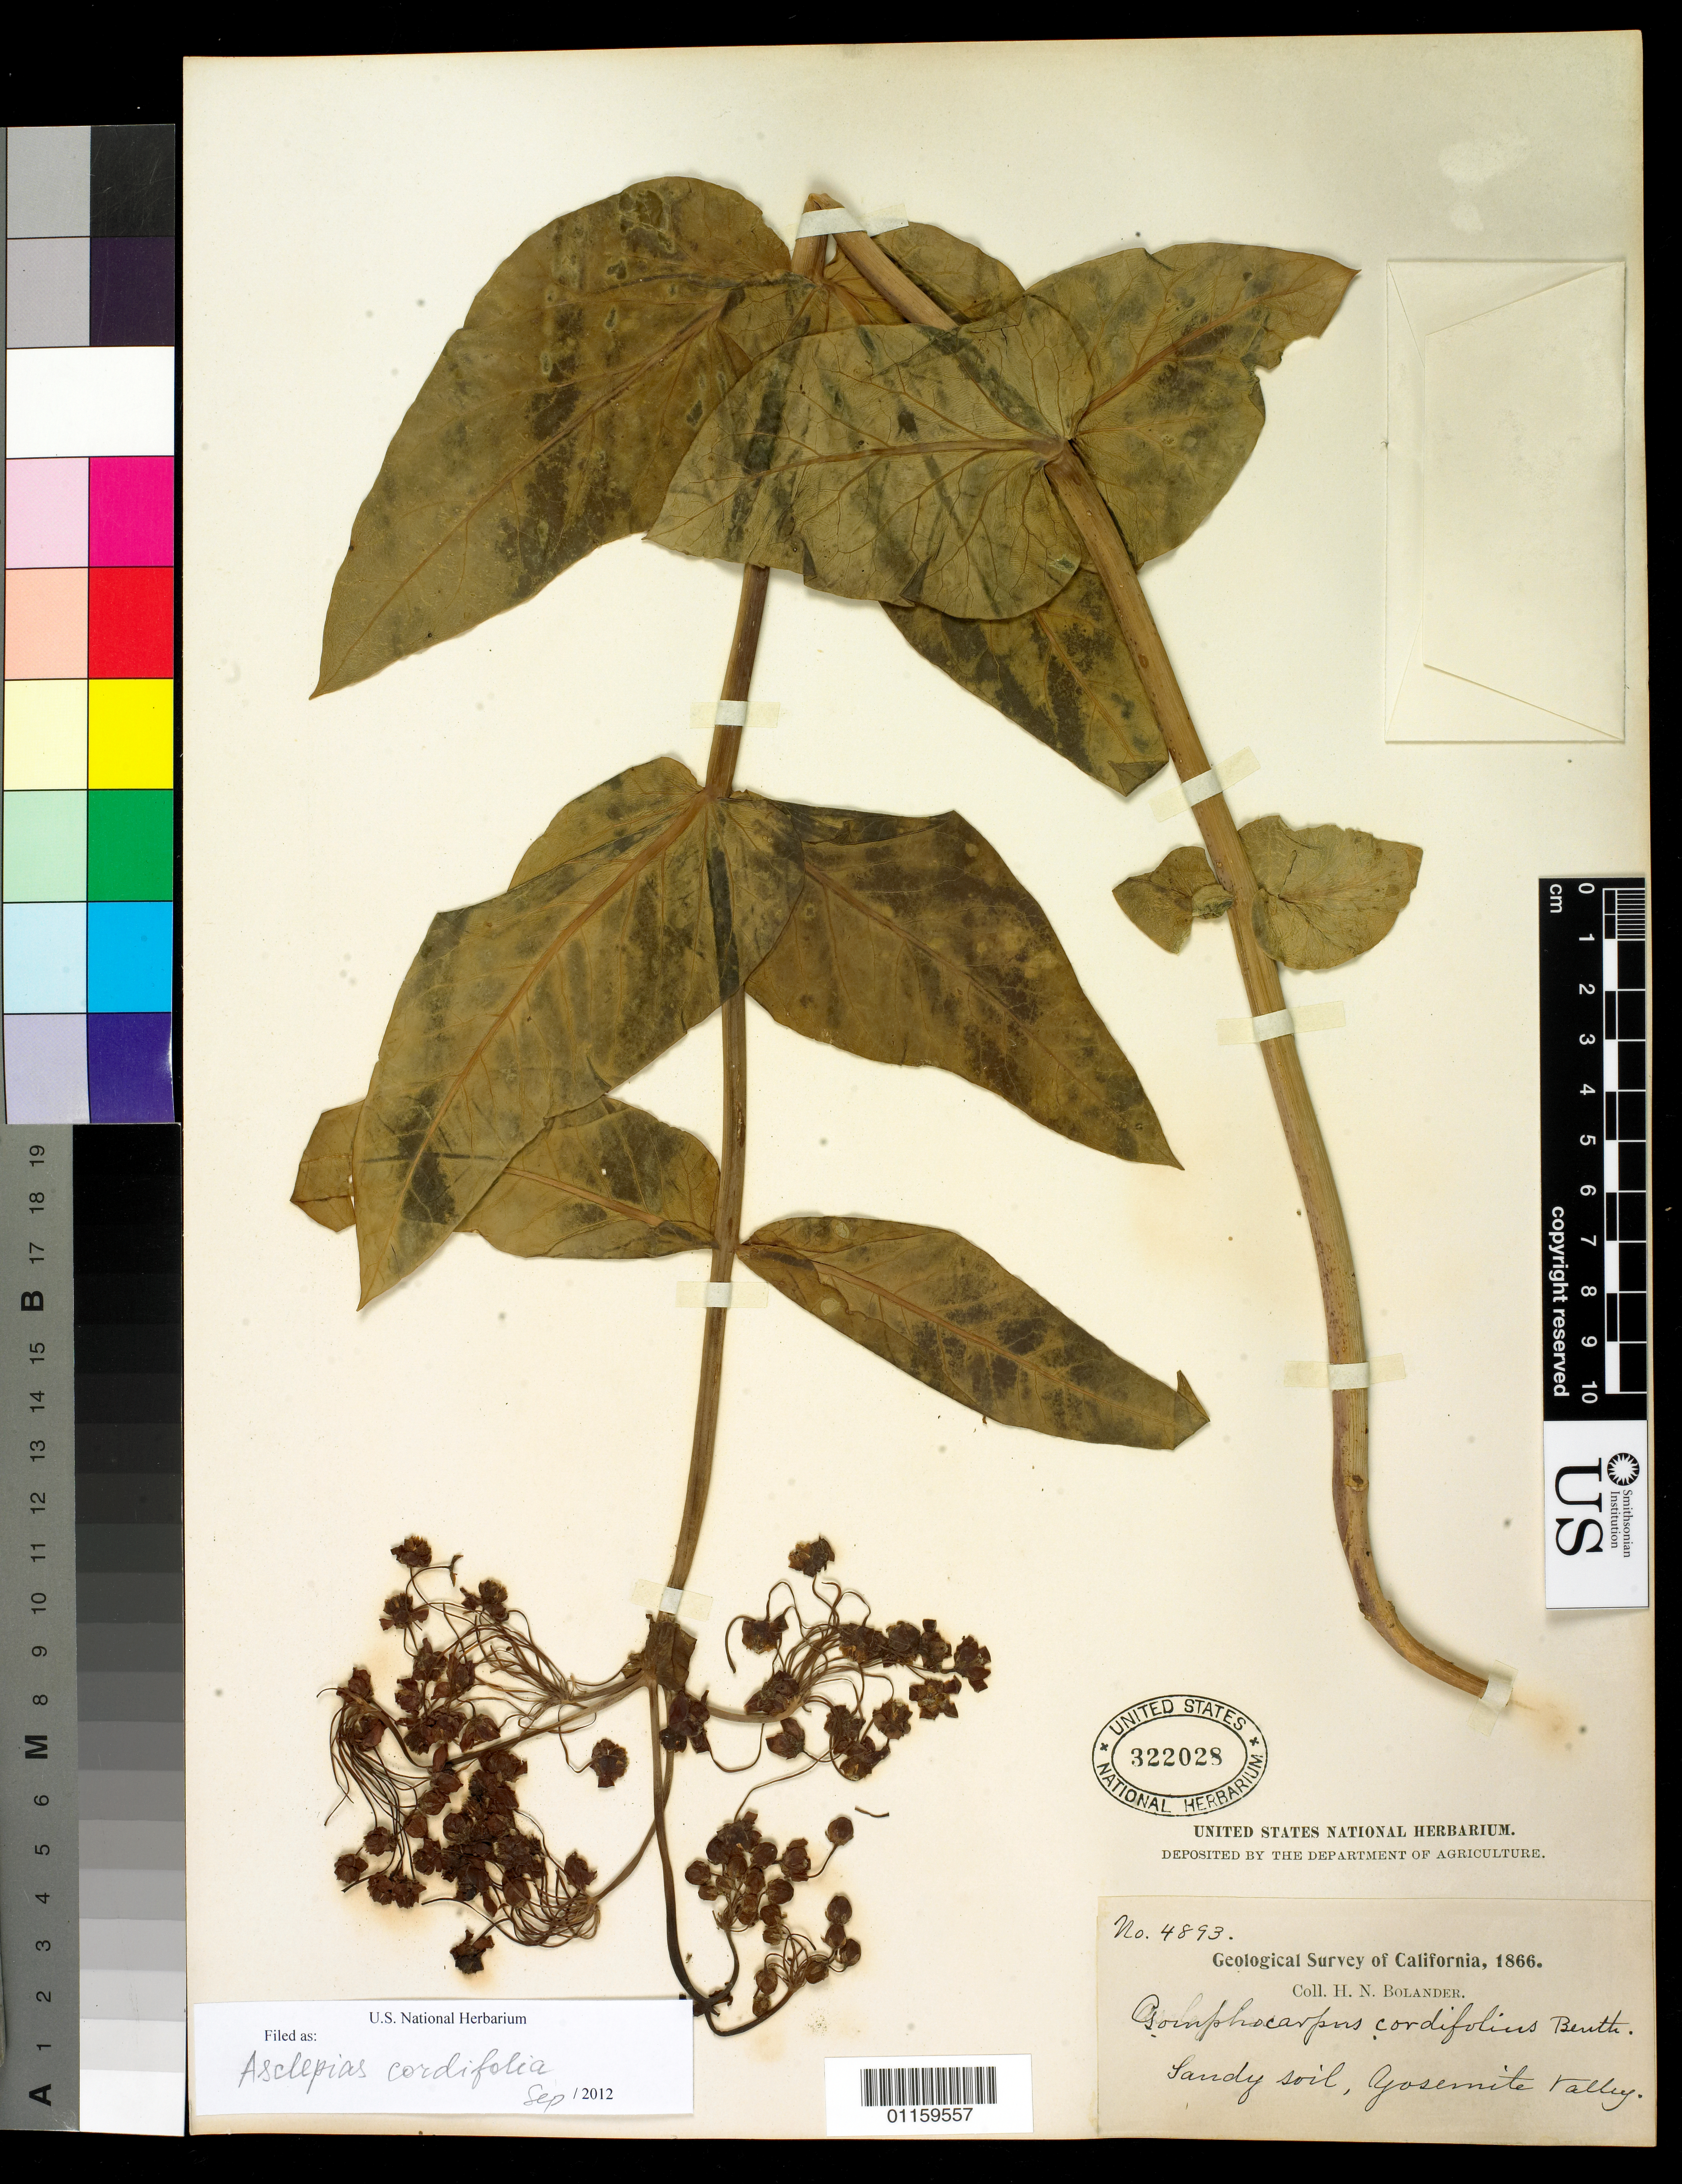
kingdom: Plantae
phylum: Tracheophyta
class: Magnoliopsida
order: Gentianales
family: Apocynaceae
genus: Asclepias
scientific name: Asclepias cordifolia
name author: (Benth.) Jeps.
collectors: H. Bolander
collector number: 4893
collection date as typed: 1866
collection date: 1866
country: United States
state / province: California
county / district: Mariposa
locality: Yosemite Valley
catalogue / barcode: US 322028